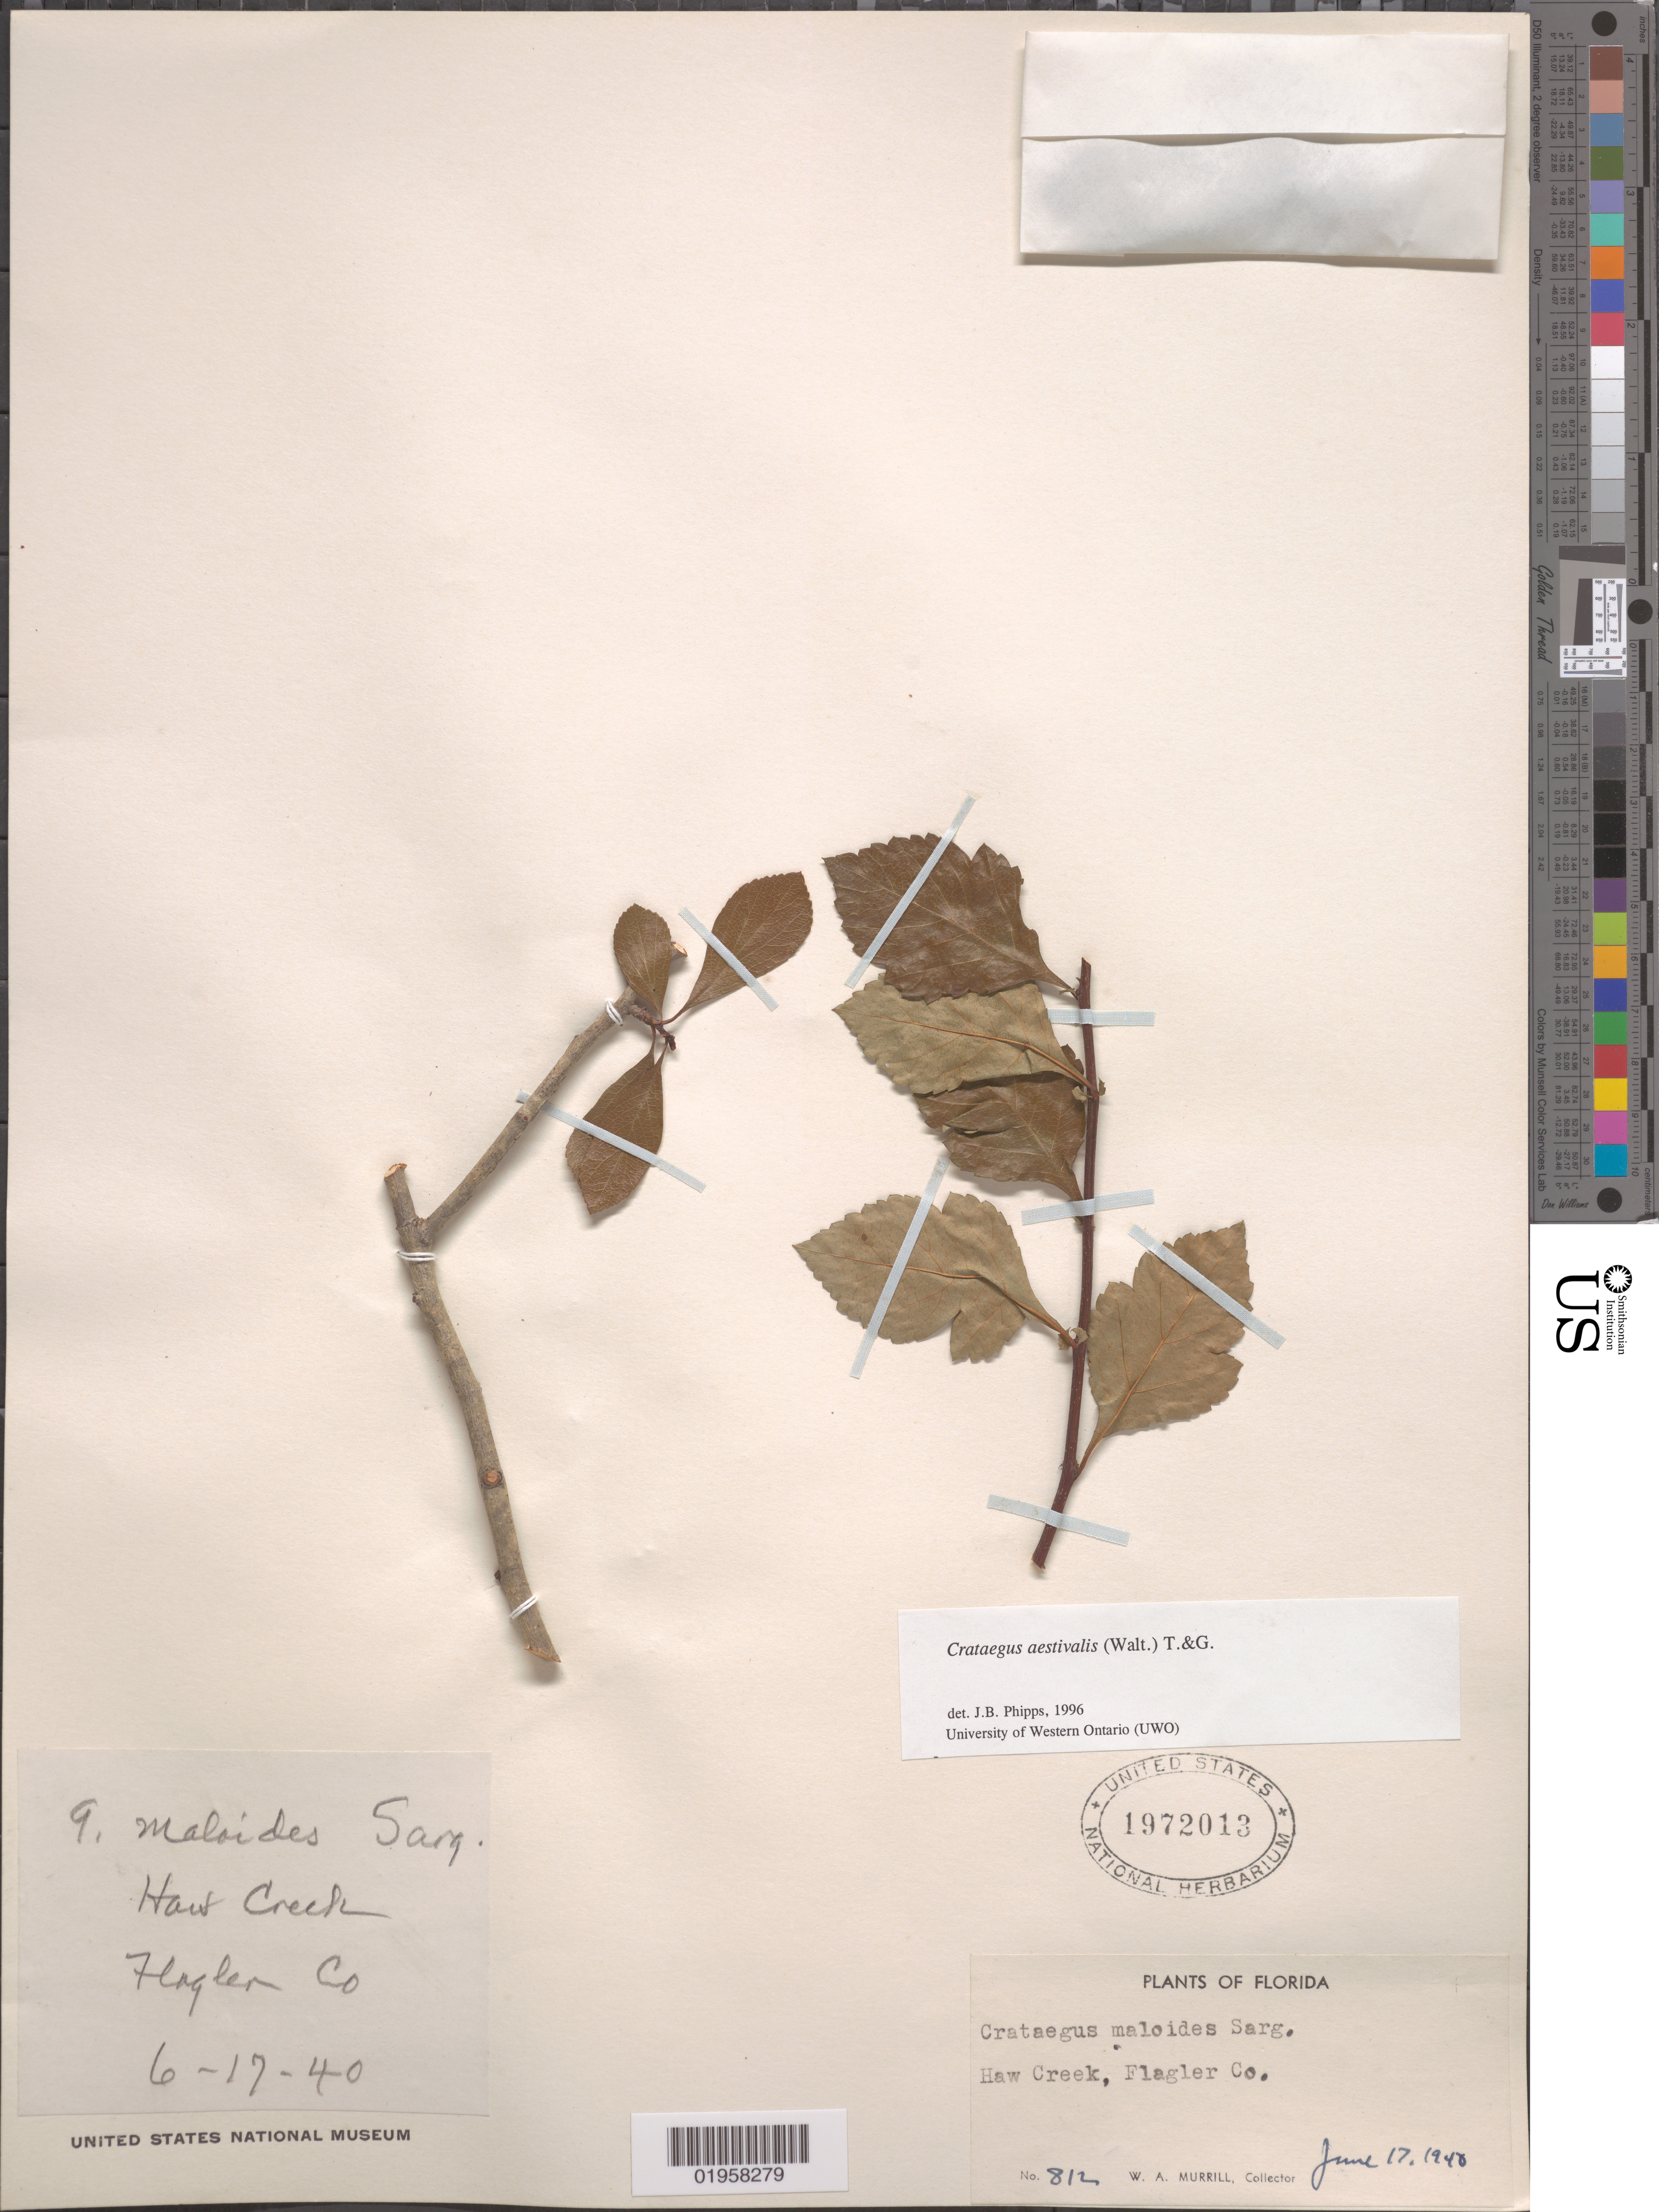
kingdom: Plantae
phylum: Tracheophyta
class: Magnoliopsida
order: Rosales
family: Rosaceae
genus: Crataegus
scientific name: Crataegus aestivalis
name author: (Walter) Torr. & A. Gray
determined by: Phipps, James B., (UWO), University of Western Ontario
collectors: W. A. Murrill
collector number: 812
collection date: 1940-06-17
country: United States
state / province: Florida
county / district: Flagler County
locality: Haw Creek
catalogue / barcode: US 1972013